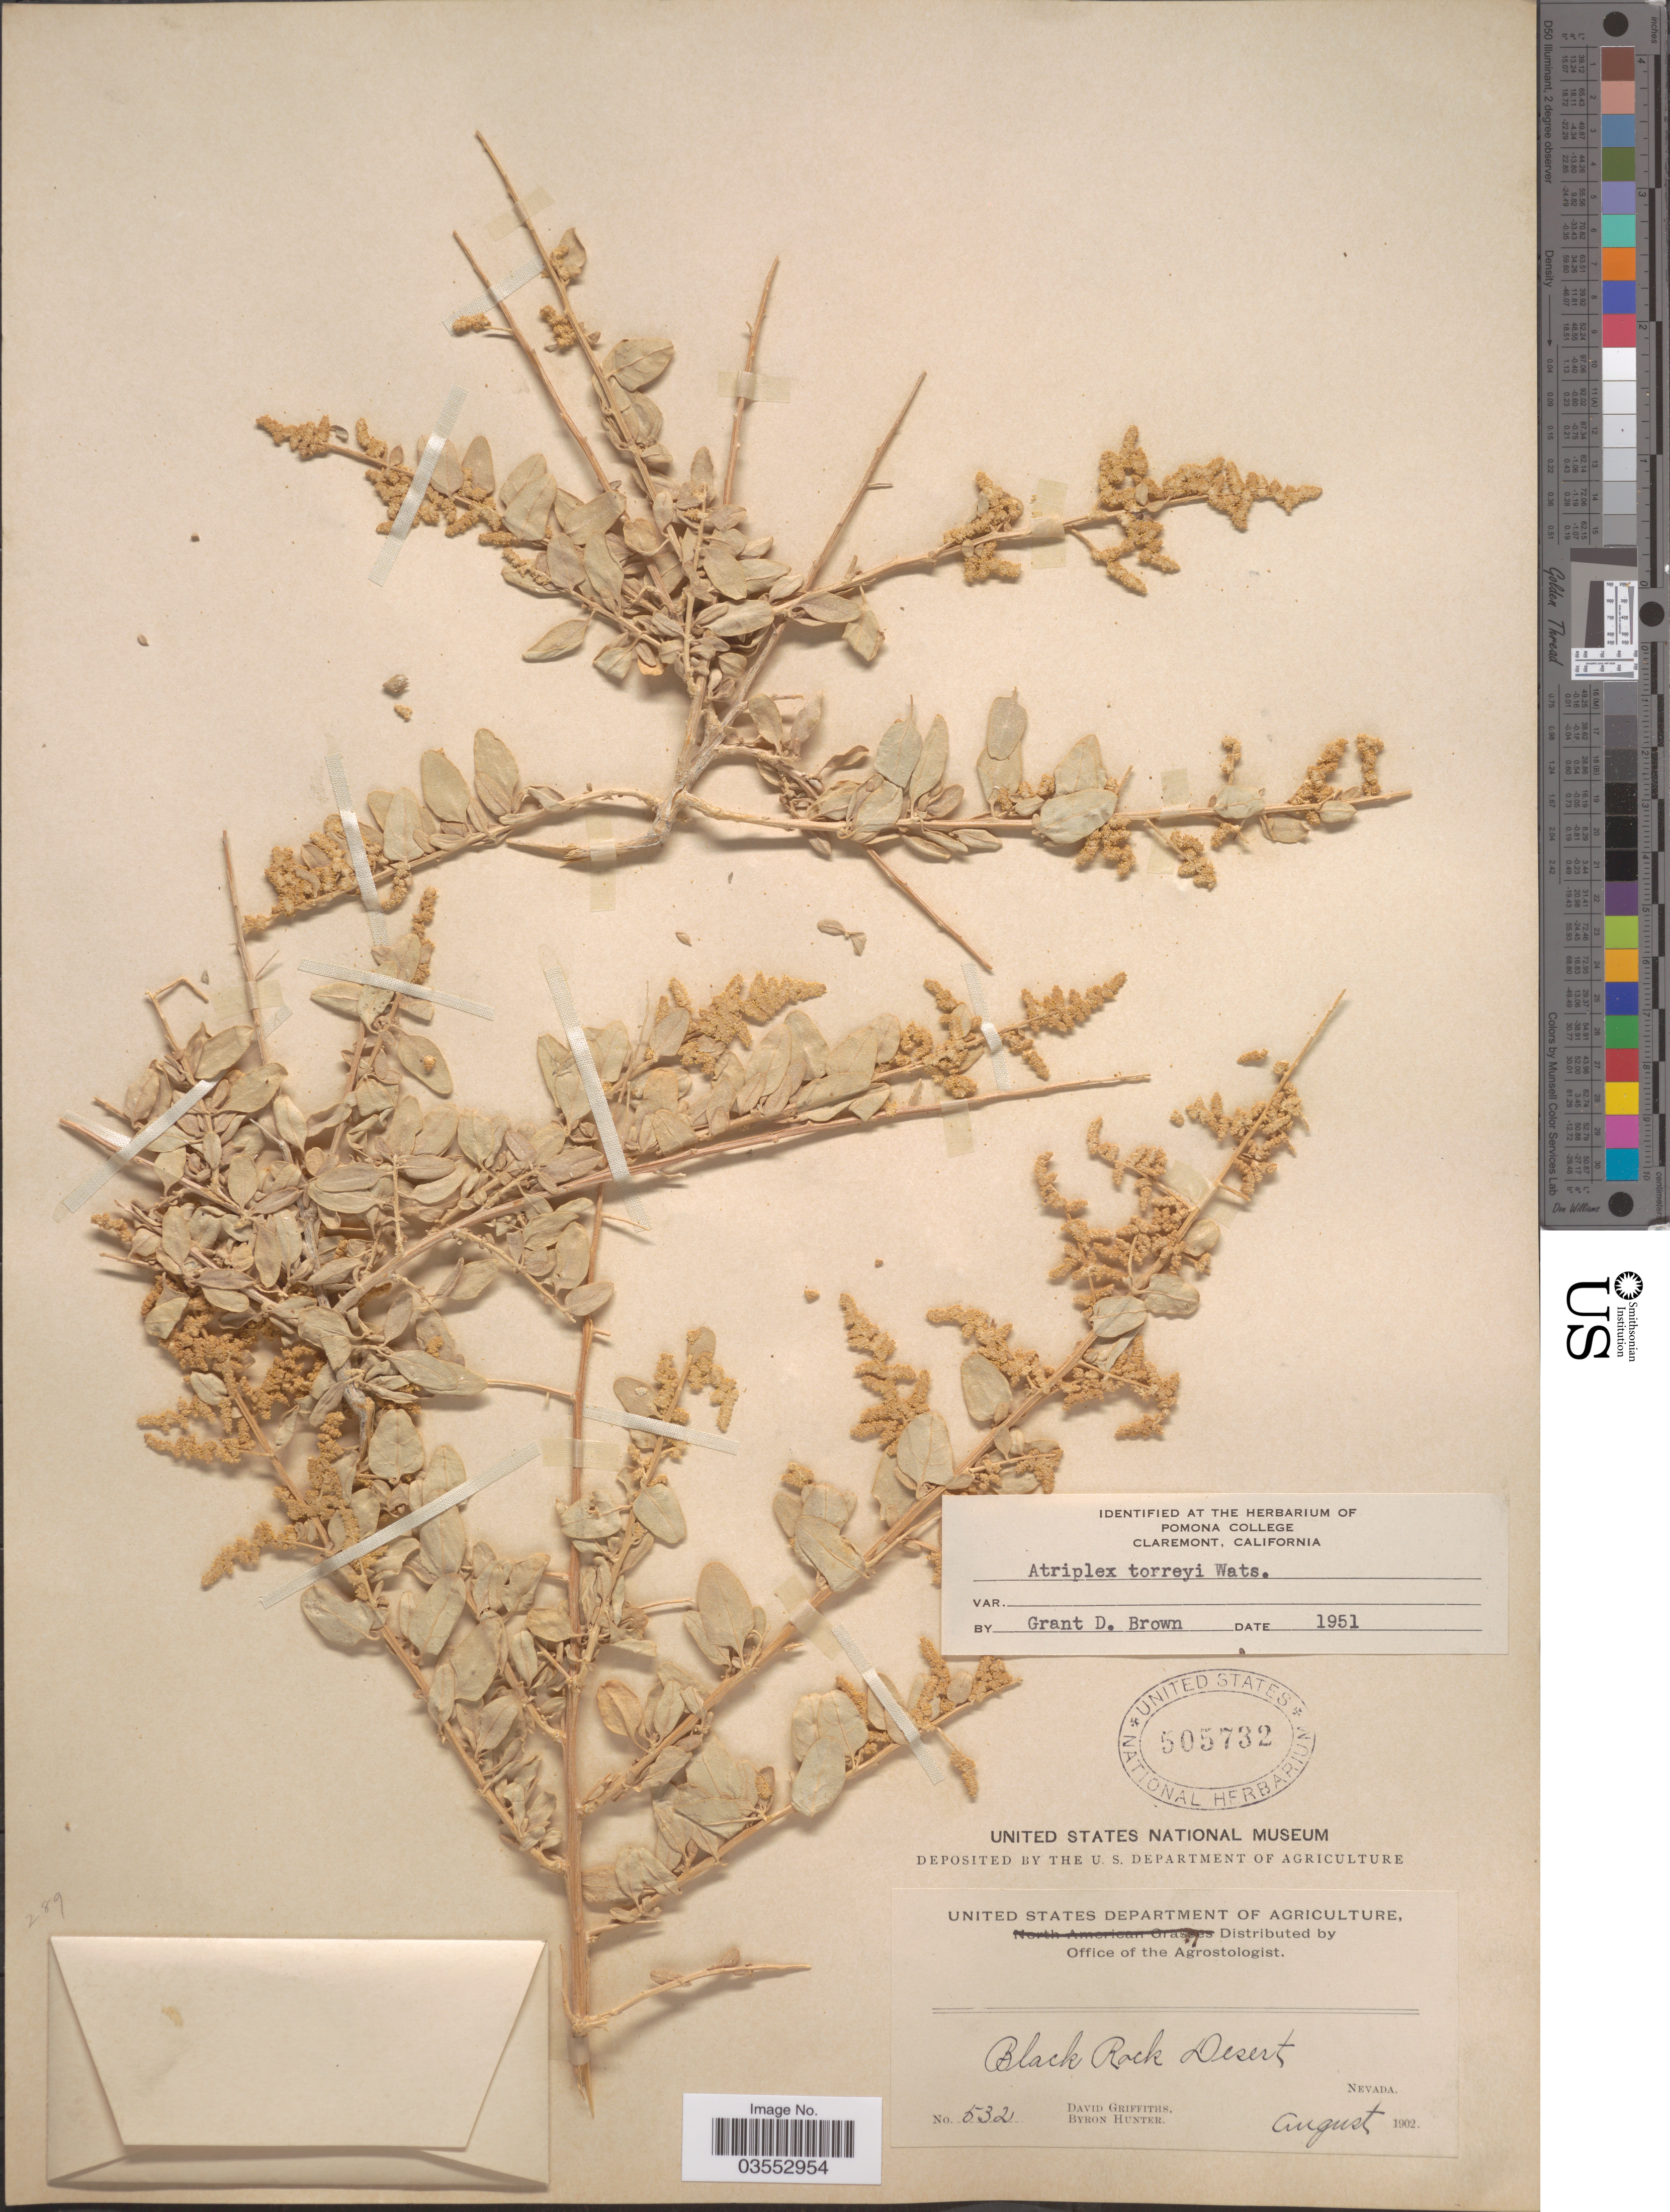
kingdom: Plantae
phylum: Tracheophyta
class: Magnoliopsida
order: Caryophyllales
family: Amaranthaceae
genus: Atriplex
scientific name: Atriplex torreyi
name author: (S. Watson) S. Watson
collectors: D. Griffiths & B. Hunter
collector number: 532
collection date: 1902-08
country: United States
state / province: Nevada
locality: Black Rock Desert.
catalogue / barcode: US 505732